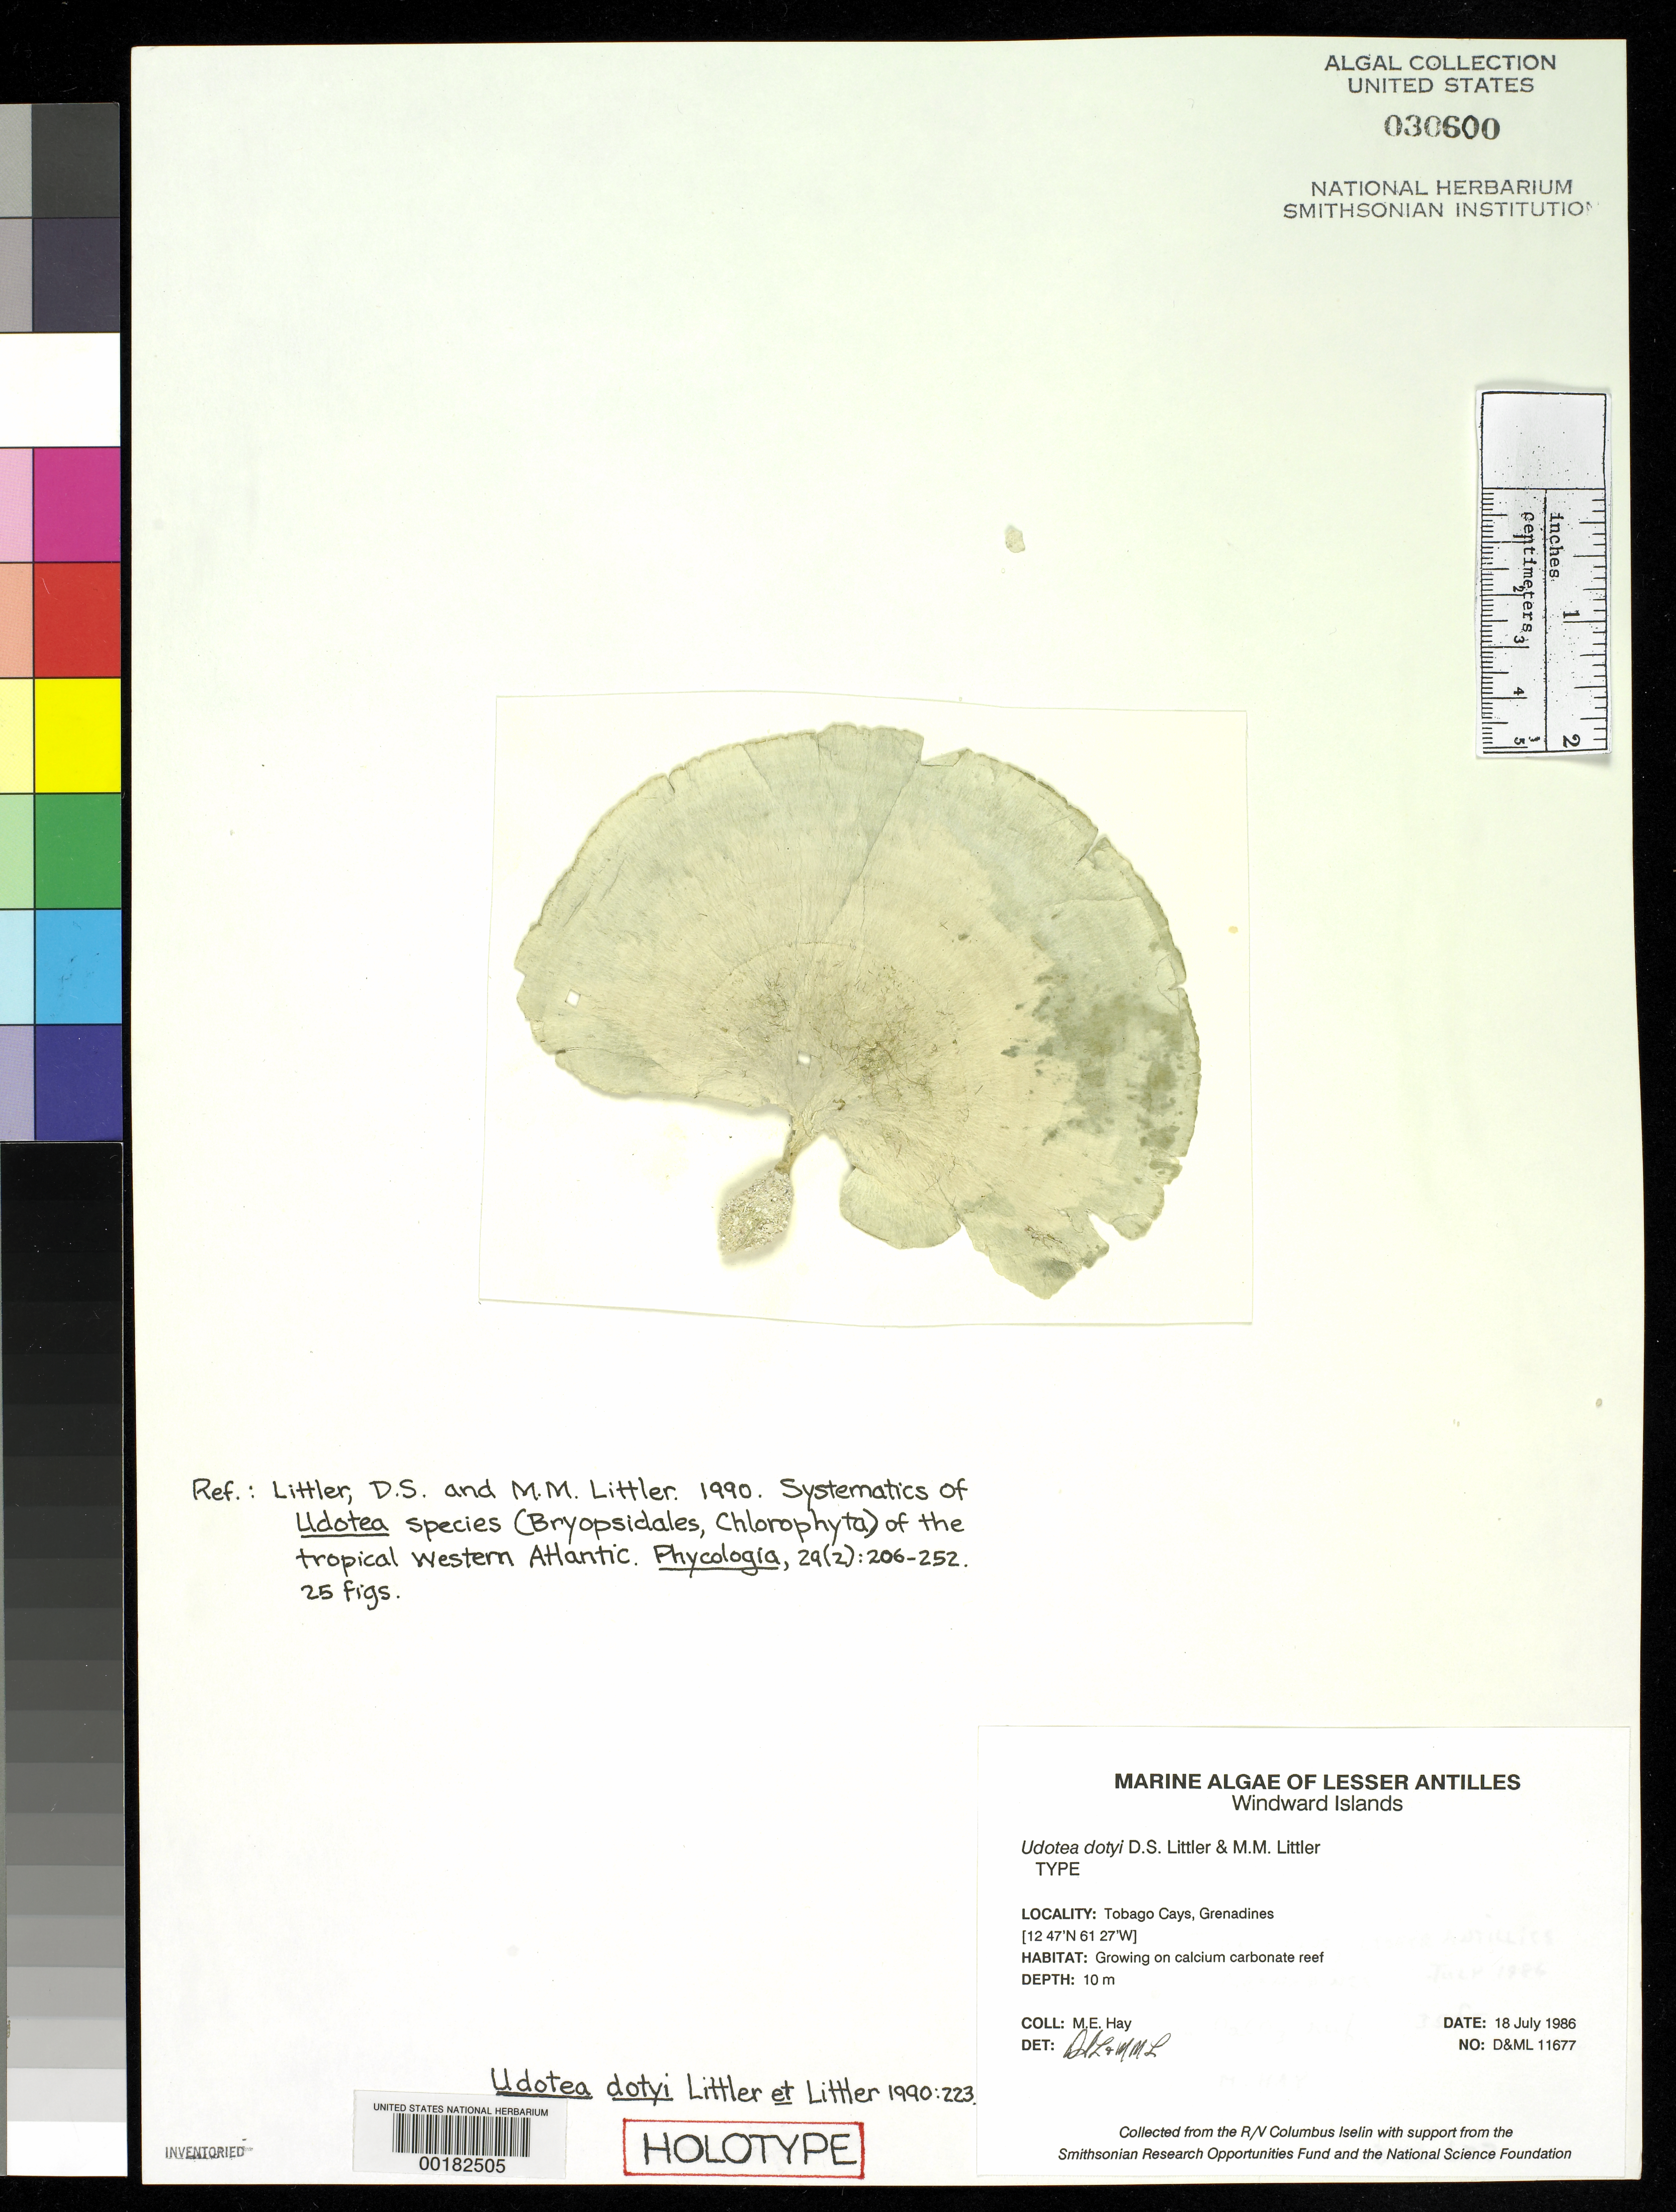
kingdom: Plantae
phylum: Chlorophyta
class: Ulvophyceae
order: Bryopsidales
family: Udoteaceae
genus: Udotea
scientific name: Udotea dotyi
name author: D.S. Littler & Littler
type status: Holotype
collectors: M. E. Hay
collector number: D&ML 11677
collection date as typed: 18 Jul 1986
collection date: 1986-07-18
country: St. Vincent - Grenadines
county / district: Grenadines Parish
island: Grenadine Islands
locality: Tobago Cays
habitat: On calcium carbonate reef.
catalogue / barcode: US 30600